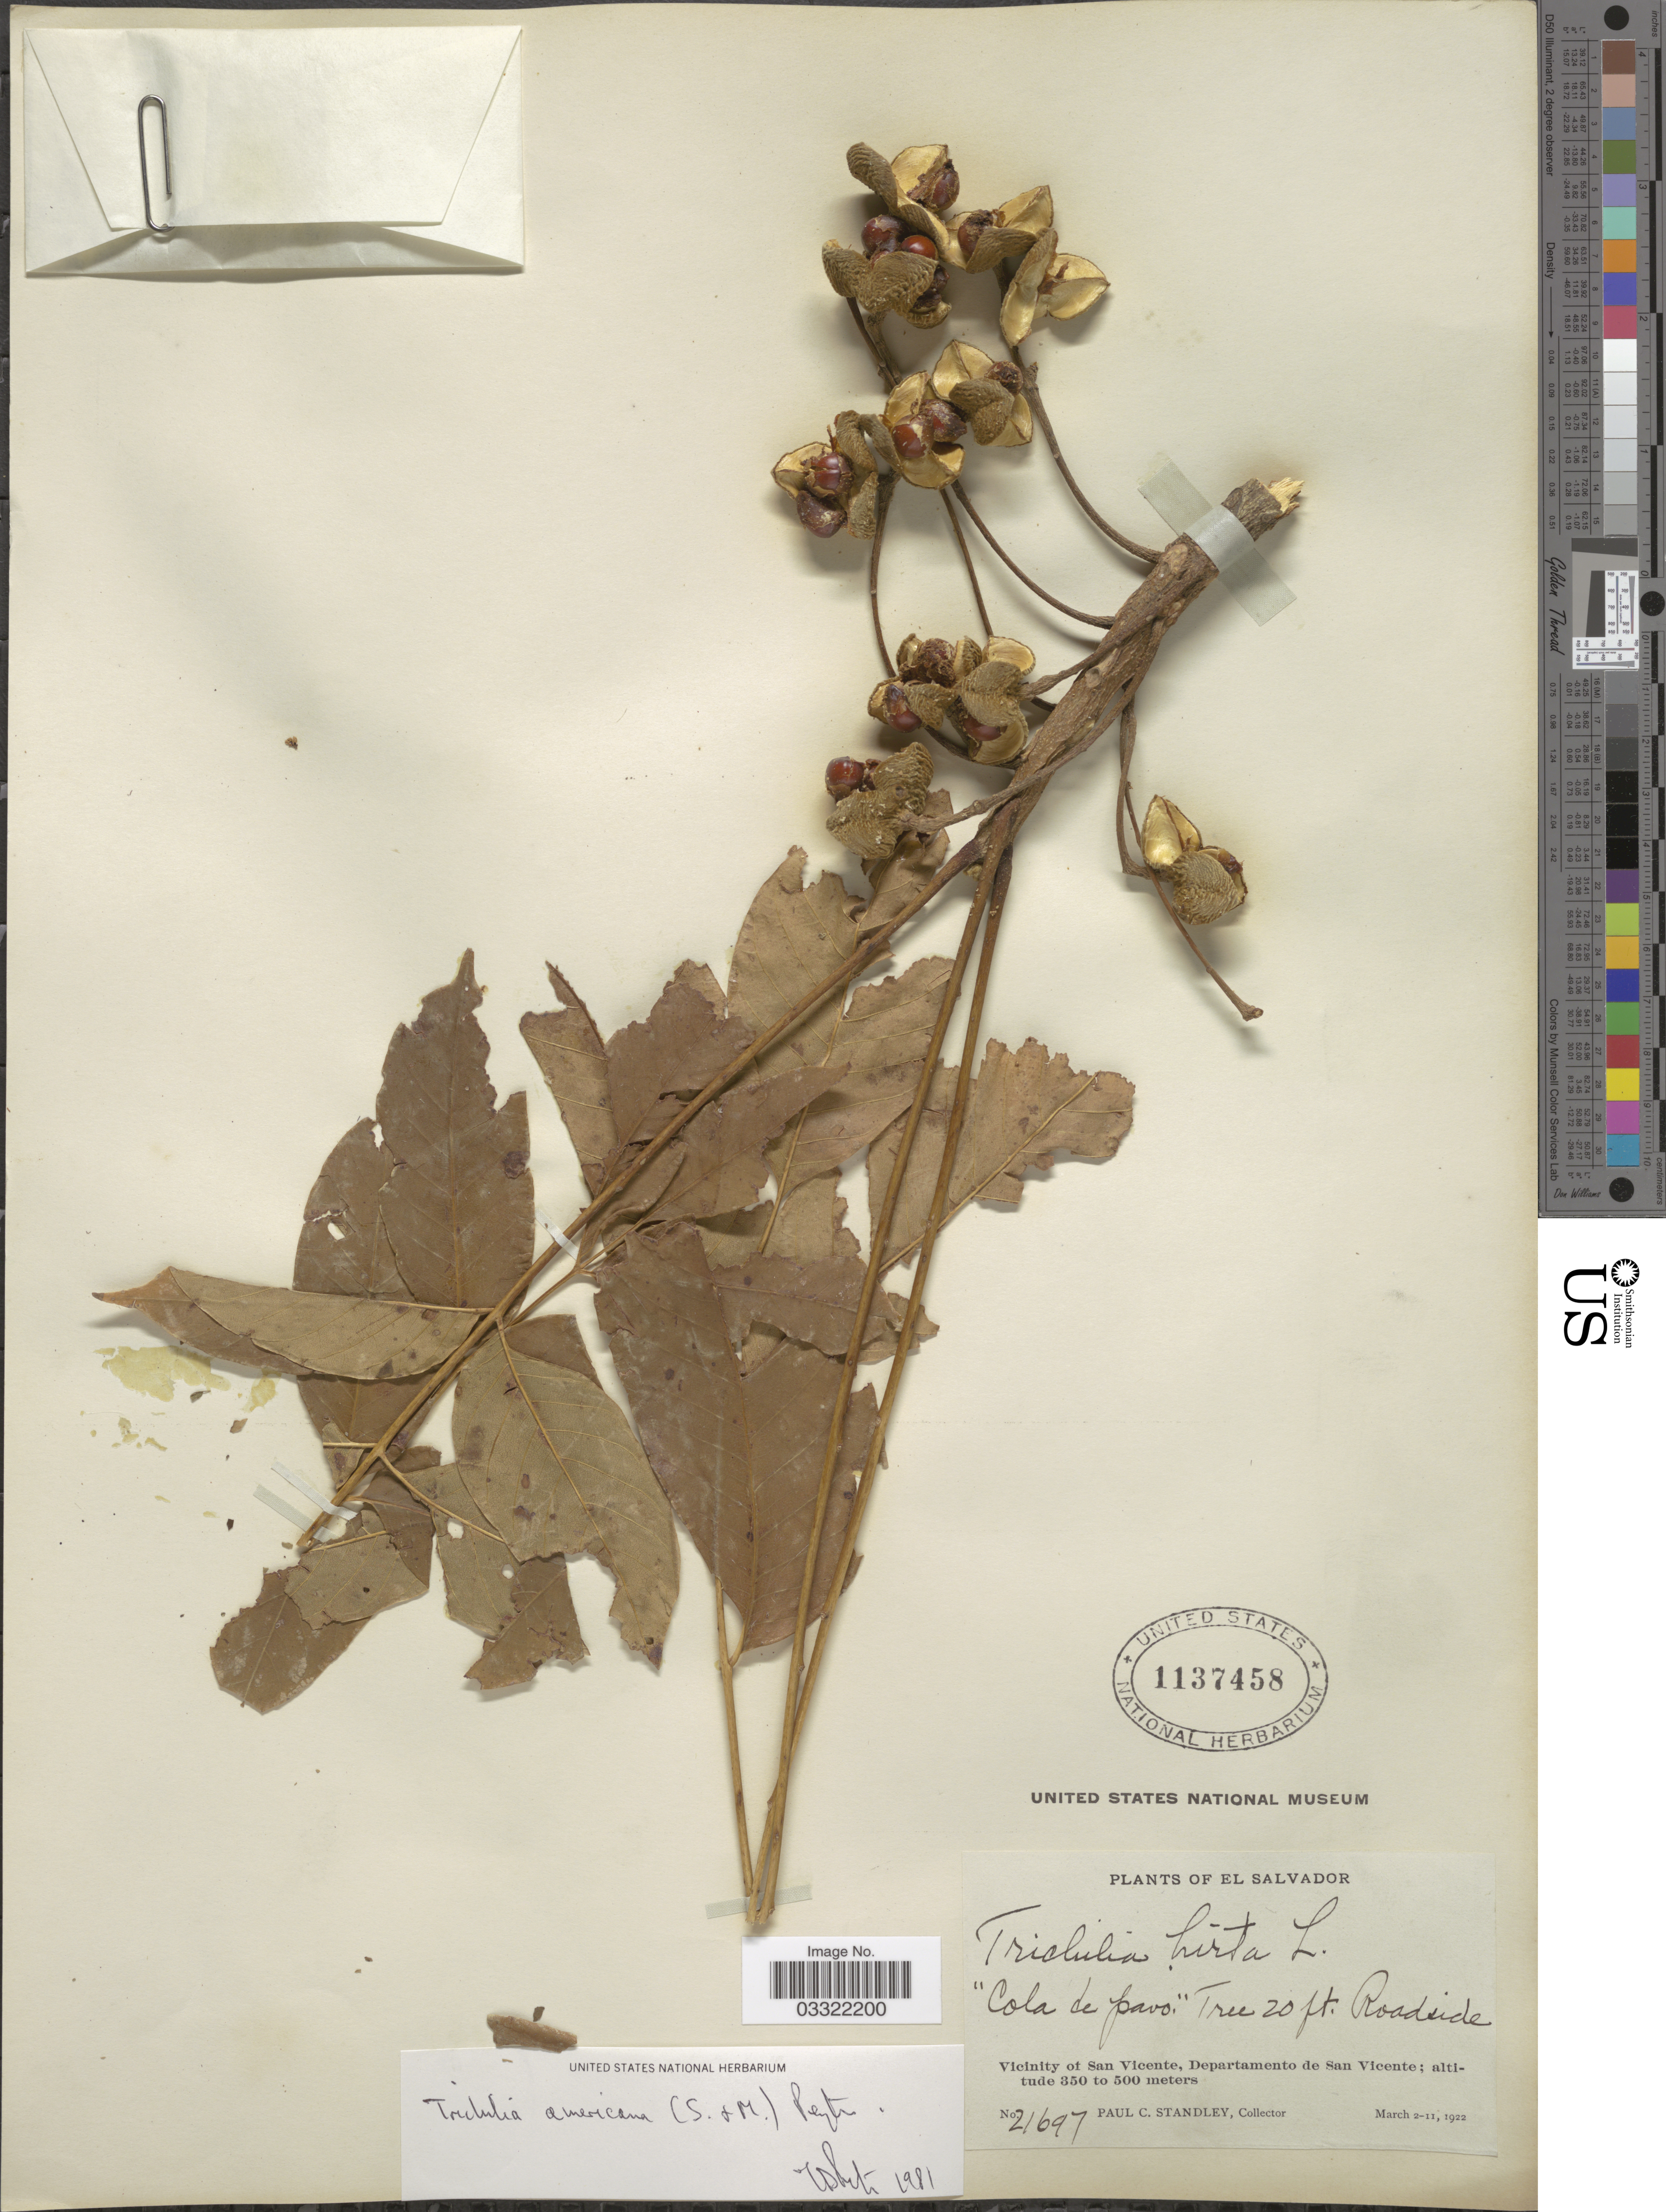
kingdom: Plantae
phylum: Tracheophyta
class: Magnoliopsida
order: Sapindales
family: Meliaceae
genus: Trichilia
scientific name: Trichilia americana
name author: (Sessé & Moc.) T.D. Penn.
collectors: P. C. Standley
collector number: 21697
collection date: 1922-03-02/1922-03-11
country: El Salvador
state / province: San Vincente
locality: Vicinity of San Vicente, Departamento de San Vicente.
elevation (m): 350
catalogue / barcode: US 1137458